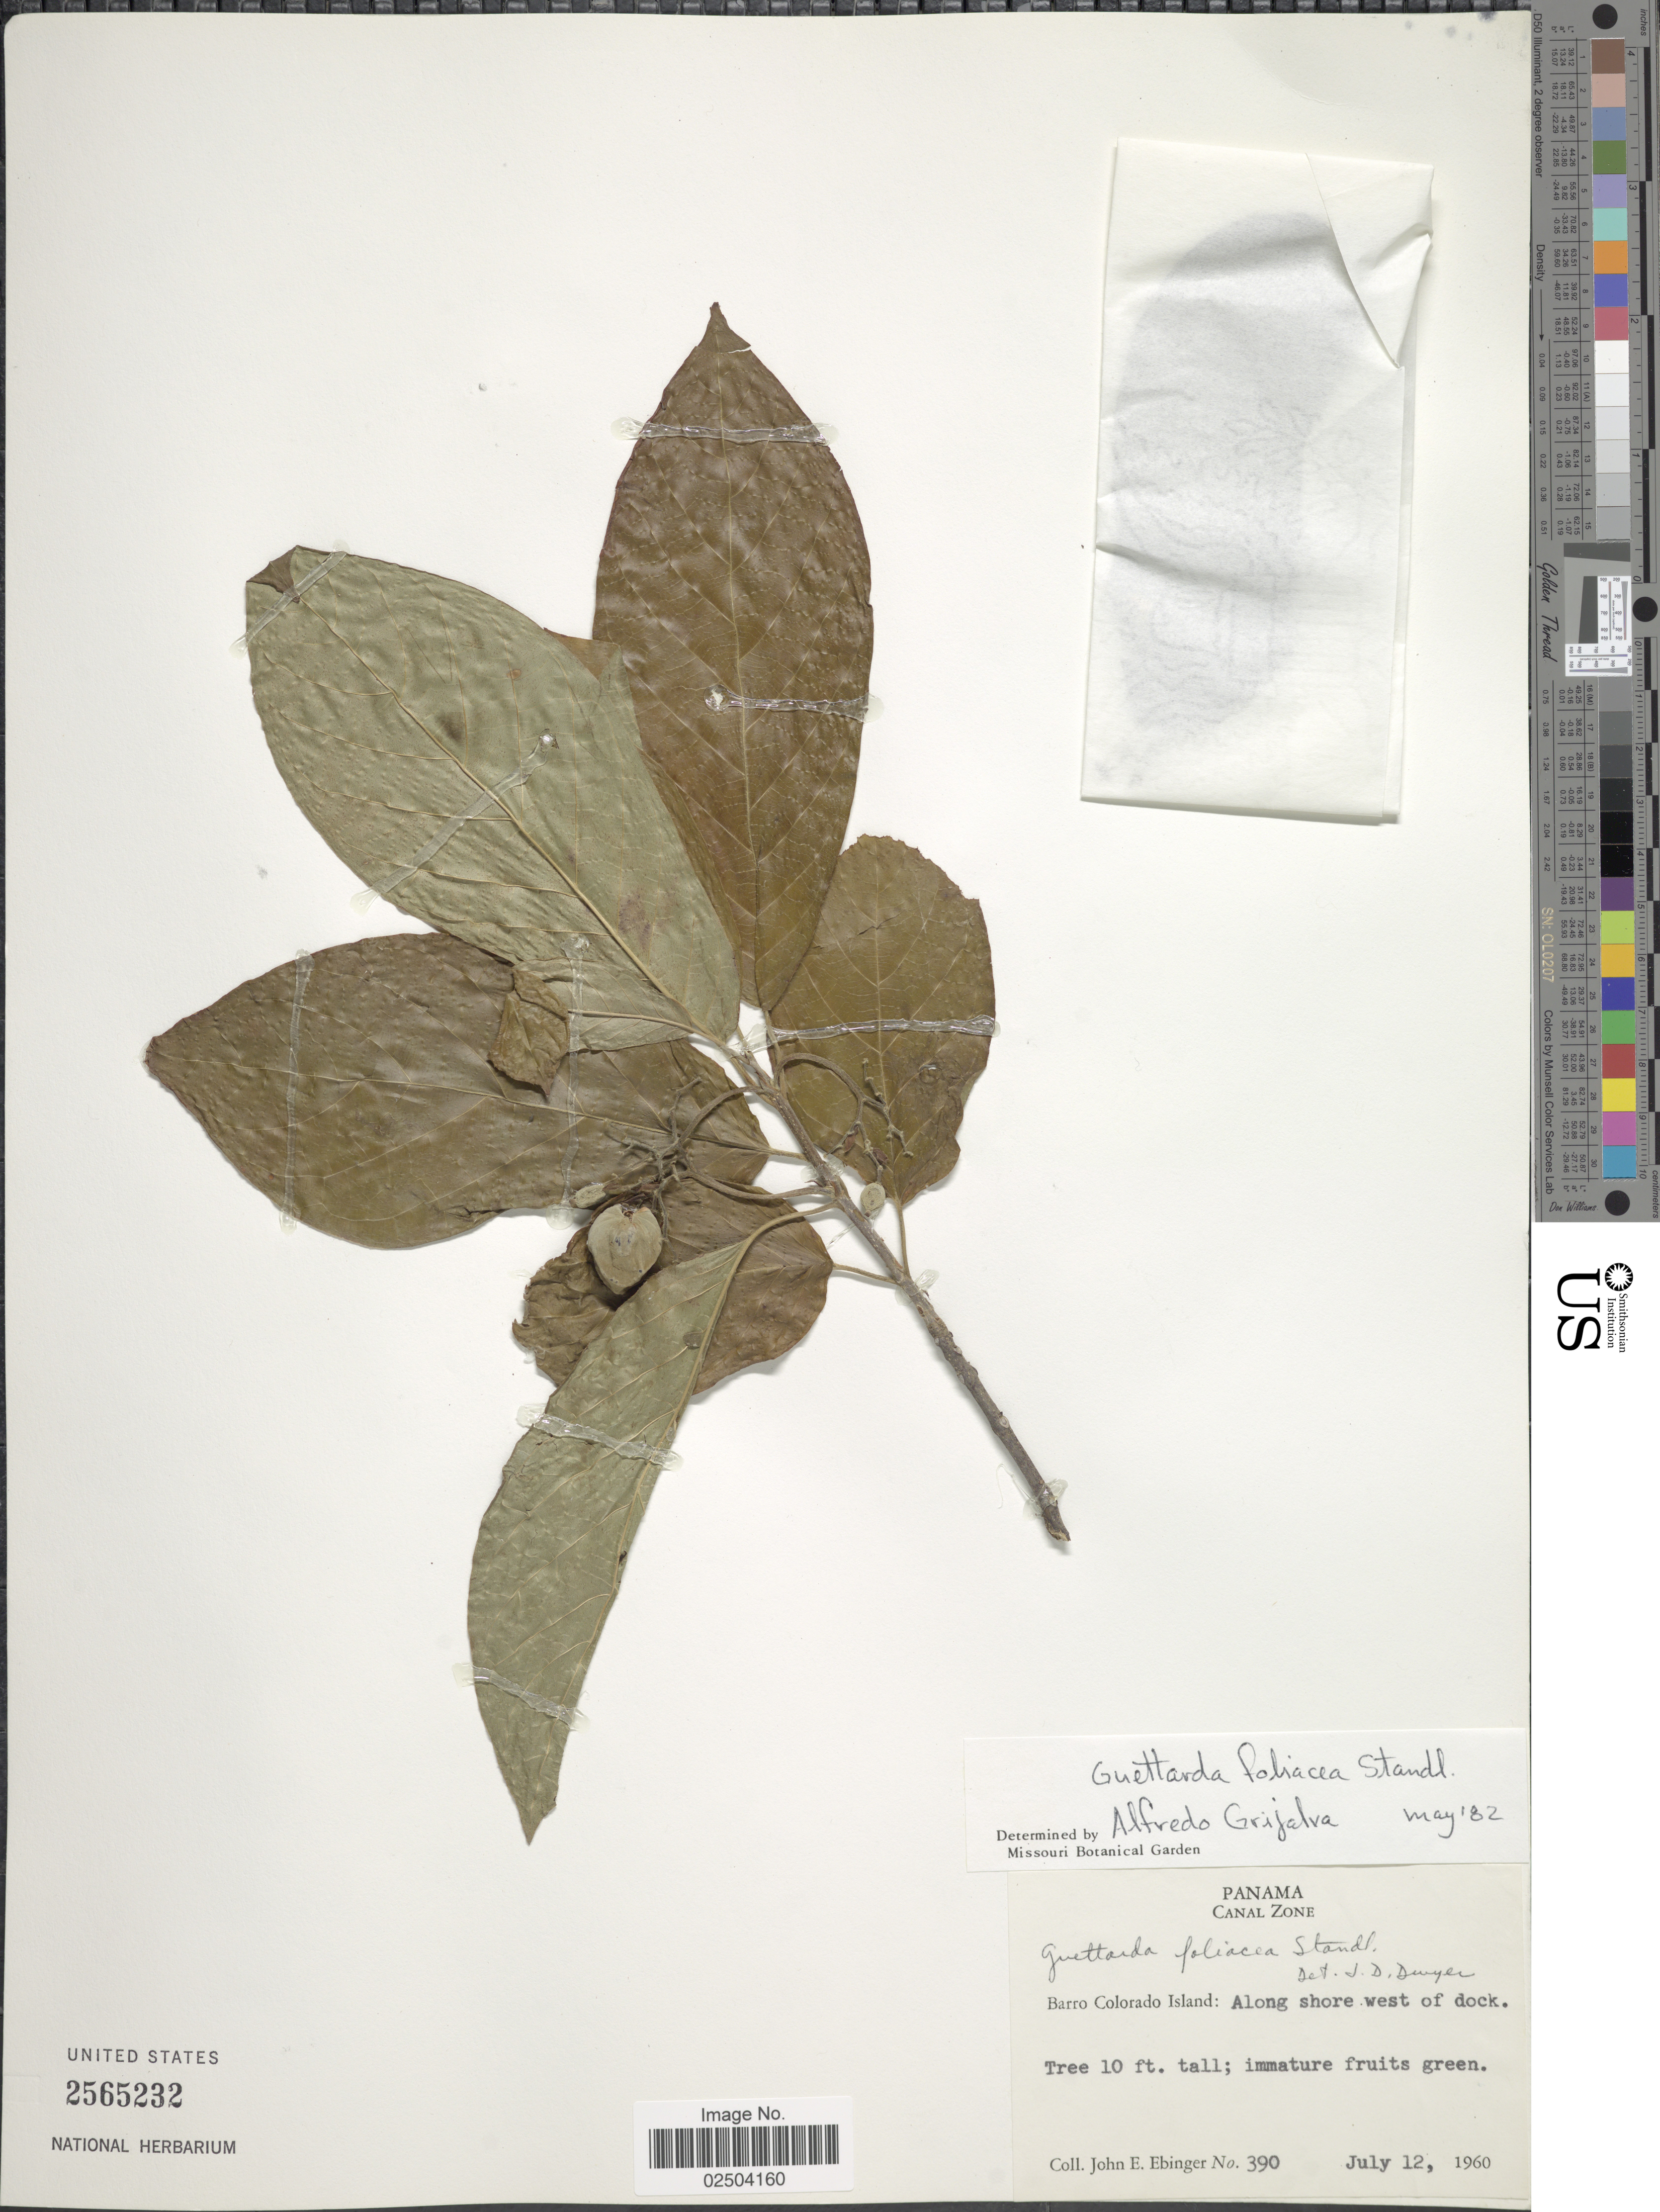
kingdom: Plantae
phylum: Tracheophyta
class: Magnoliopsida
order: Gentianales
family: Rubiaceae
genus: Guettarda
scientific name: Guettarda foliacea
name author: Standl.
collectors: J. Ebinger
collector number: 390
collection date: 1960-07-12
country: Panama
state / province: Panamá Oeste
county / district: Canal Zone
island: Barro Colorado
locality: Canal Zone. Barro Colorado Island: Along shore west of dock.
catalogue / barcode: US 2565232